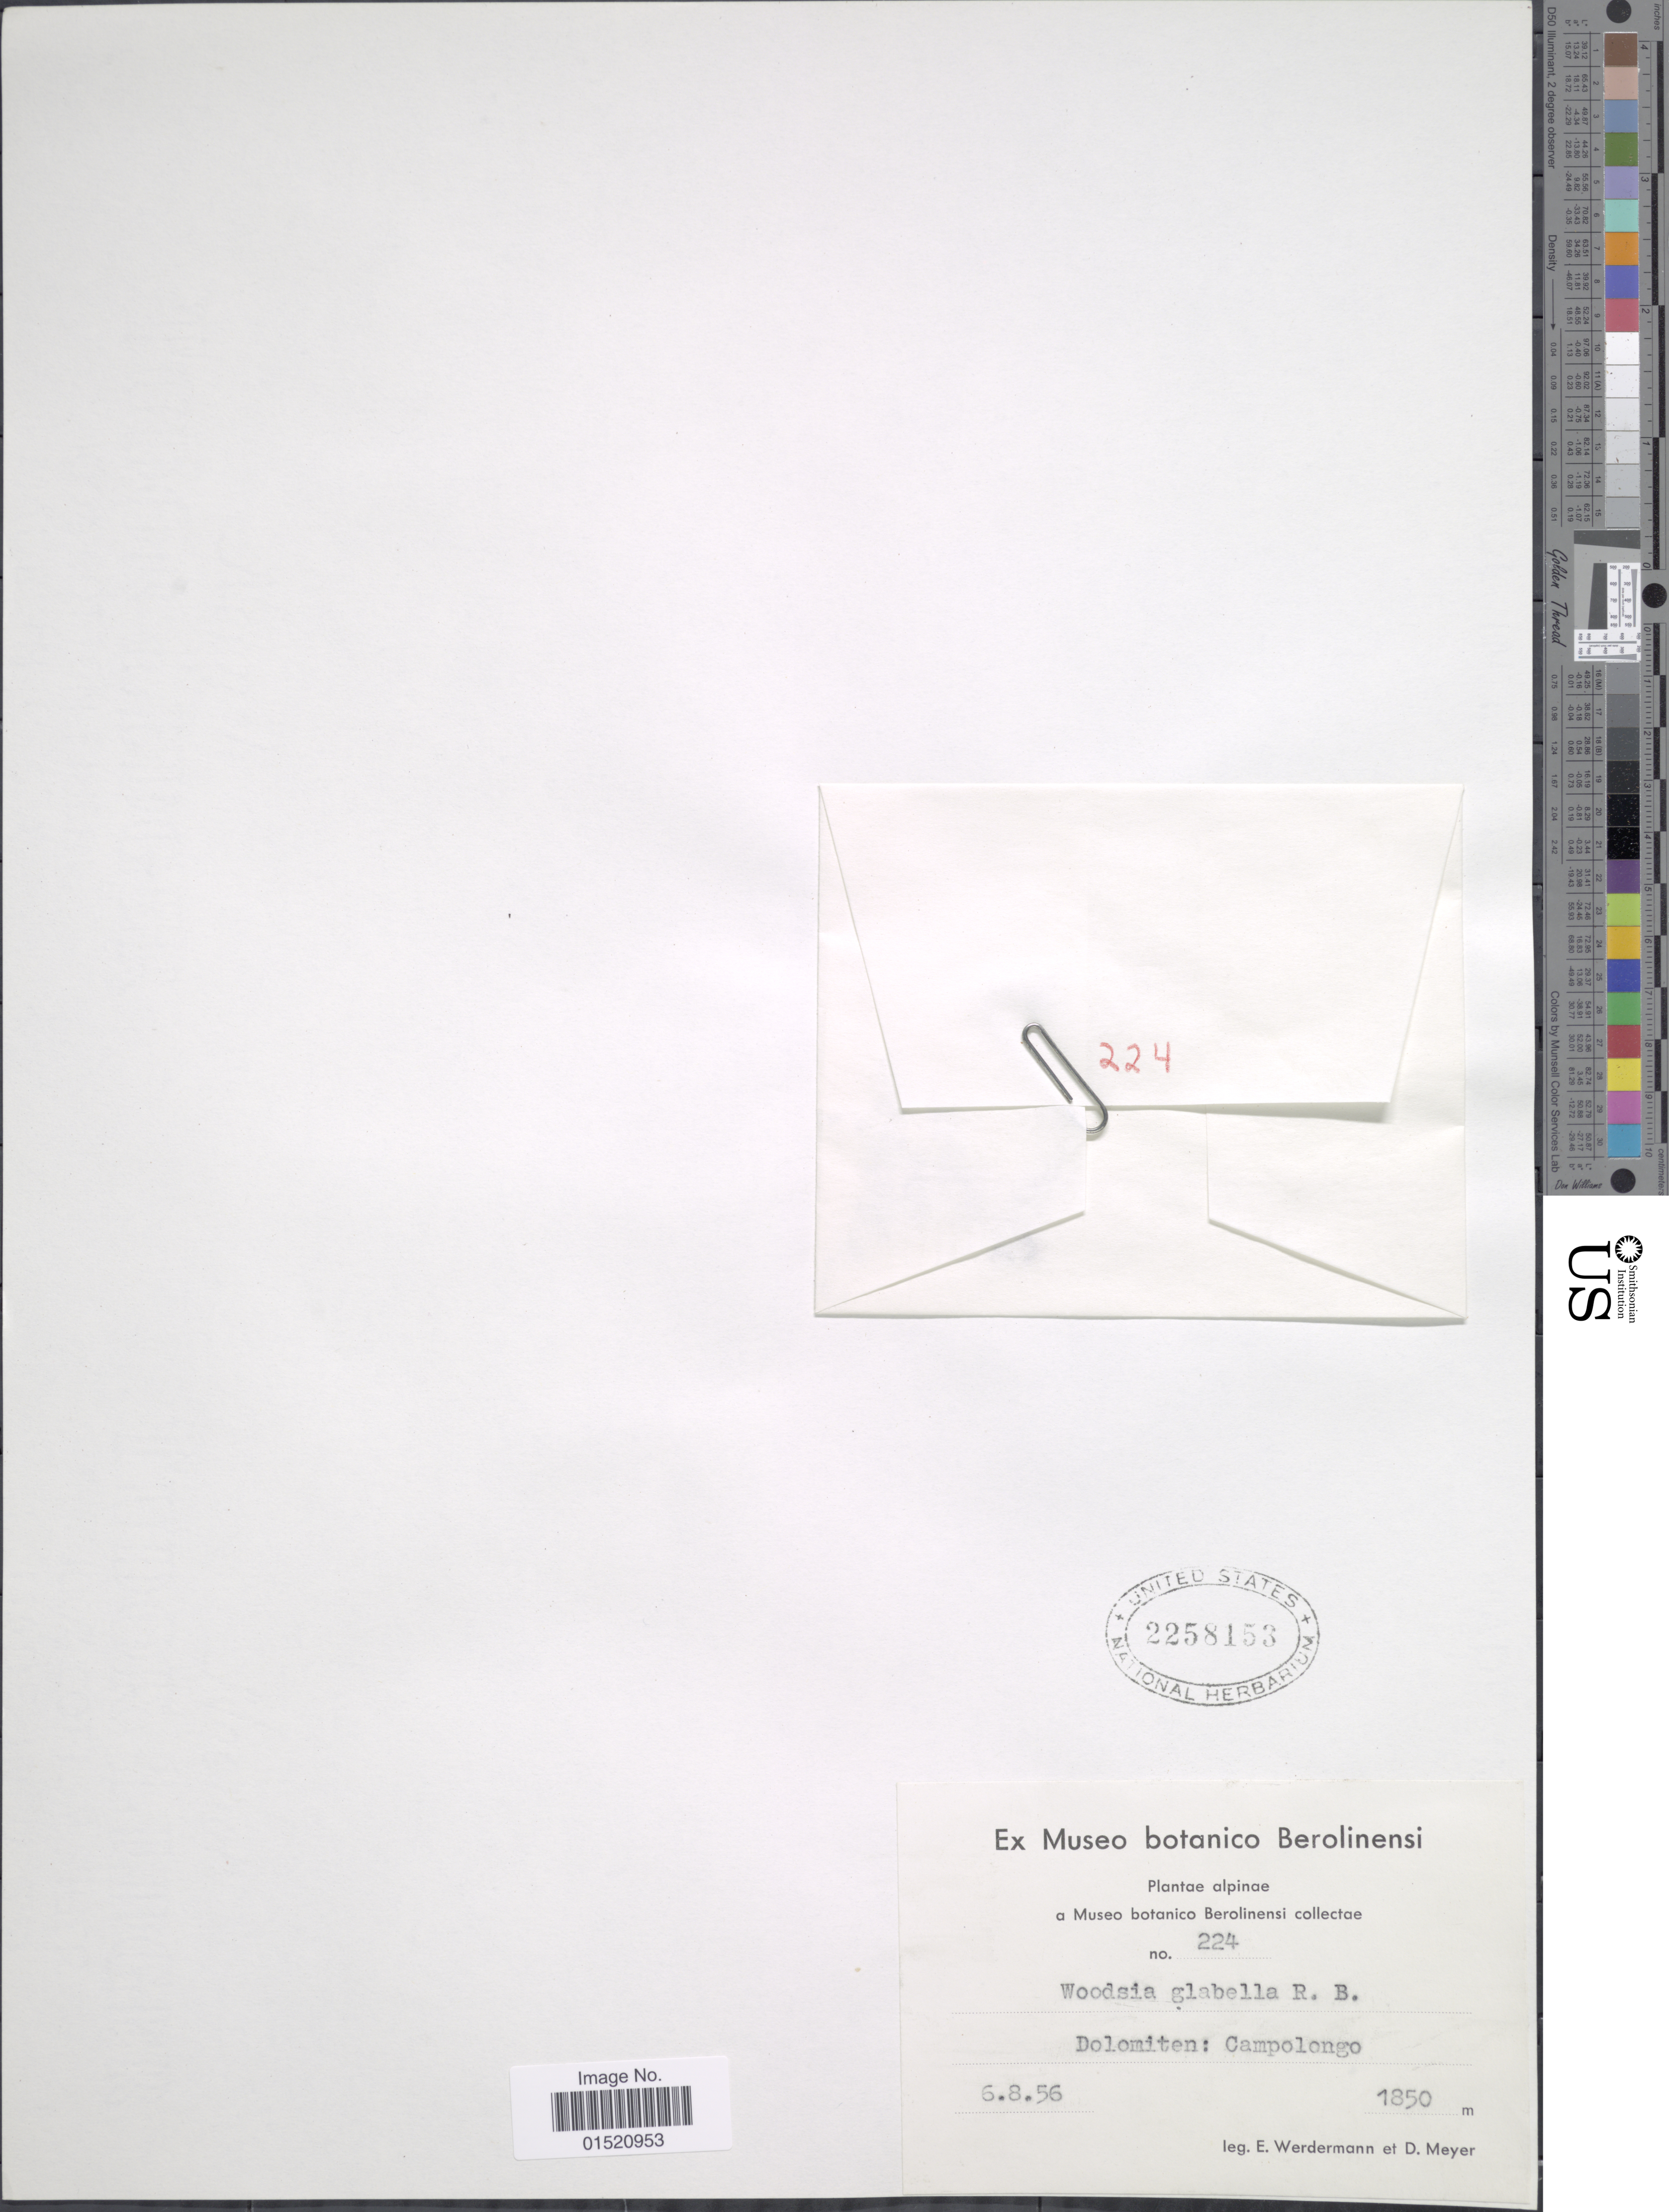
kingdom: Plantae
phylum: Tracheophyta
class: Polypodiopsida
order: Polypodiales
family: Woodsiaceae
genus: Woodsia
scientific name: Woodsia glabella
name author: R. Br.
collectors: E. Werdermann & D. Meyer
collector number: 224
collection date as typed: Transcribed d/m/y: 6/8/56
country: Italy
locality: Dolomiten: Campolongo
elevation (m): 1850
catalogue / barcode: US 2258153